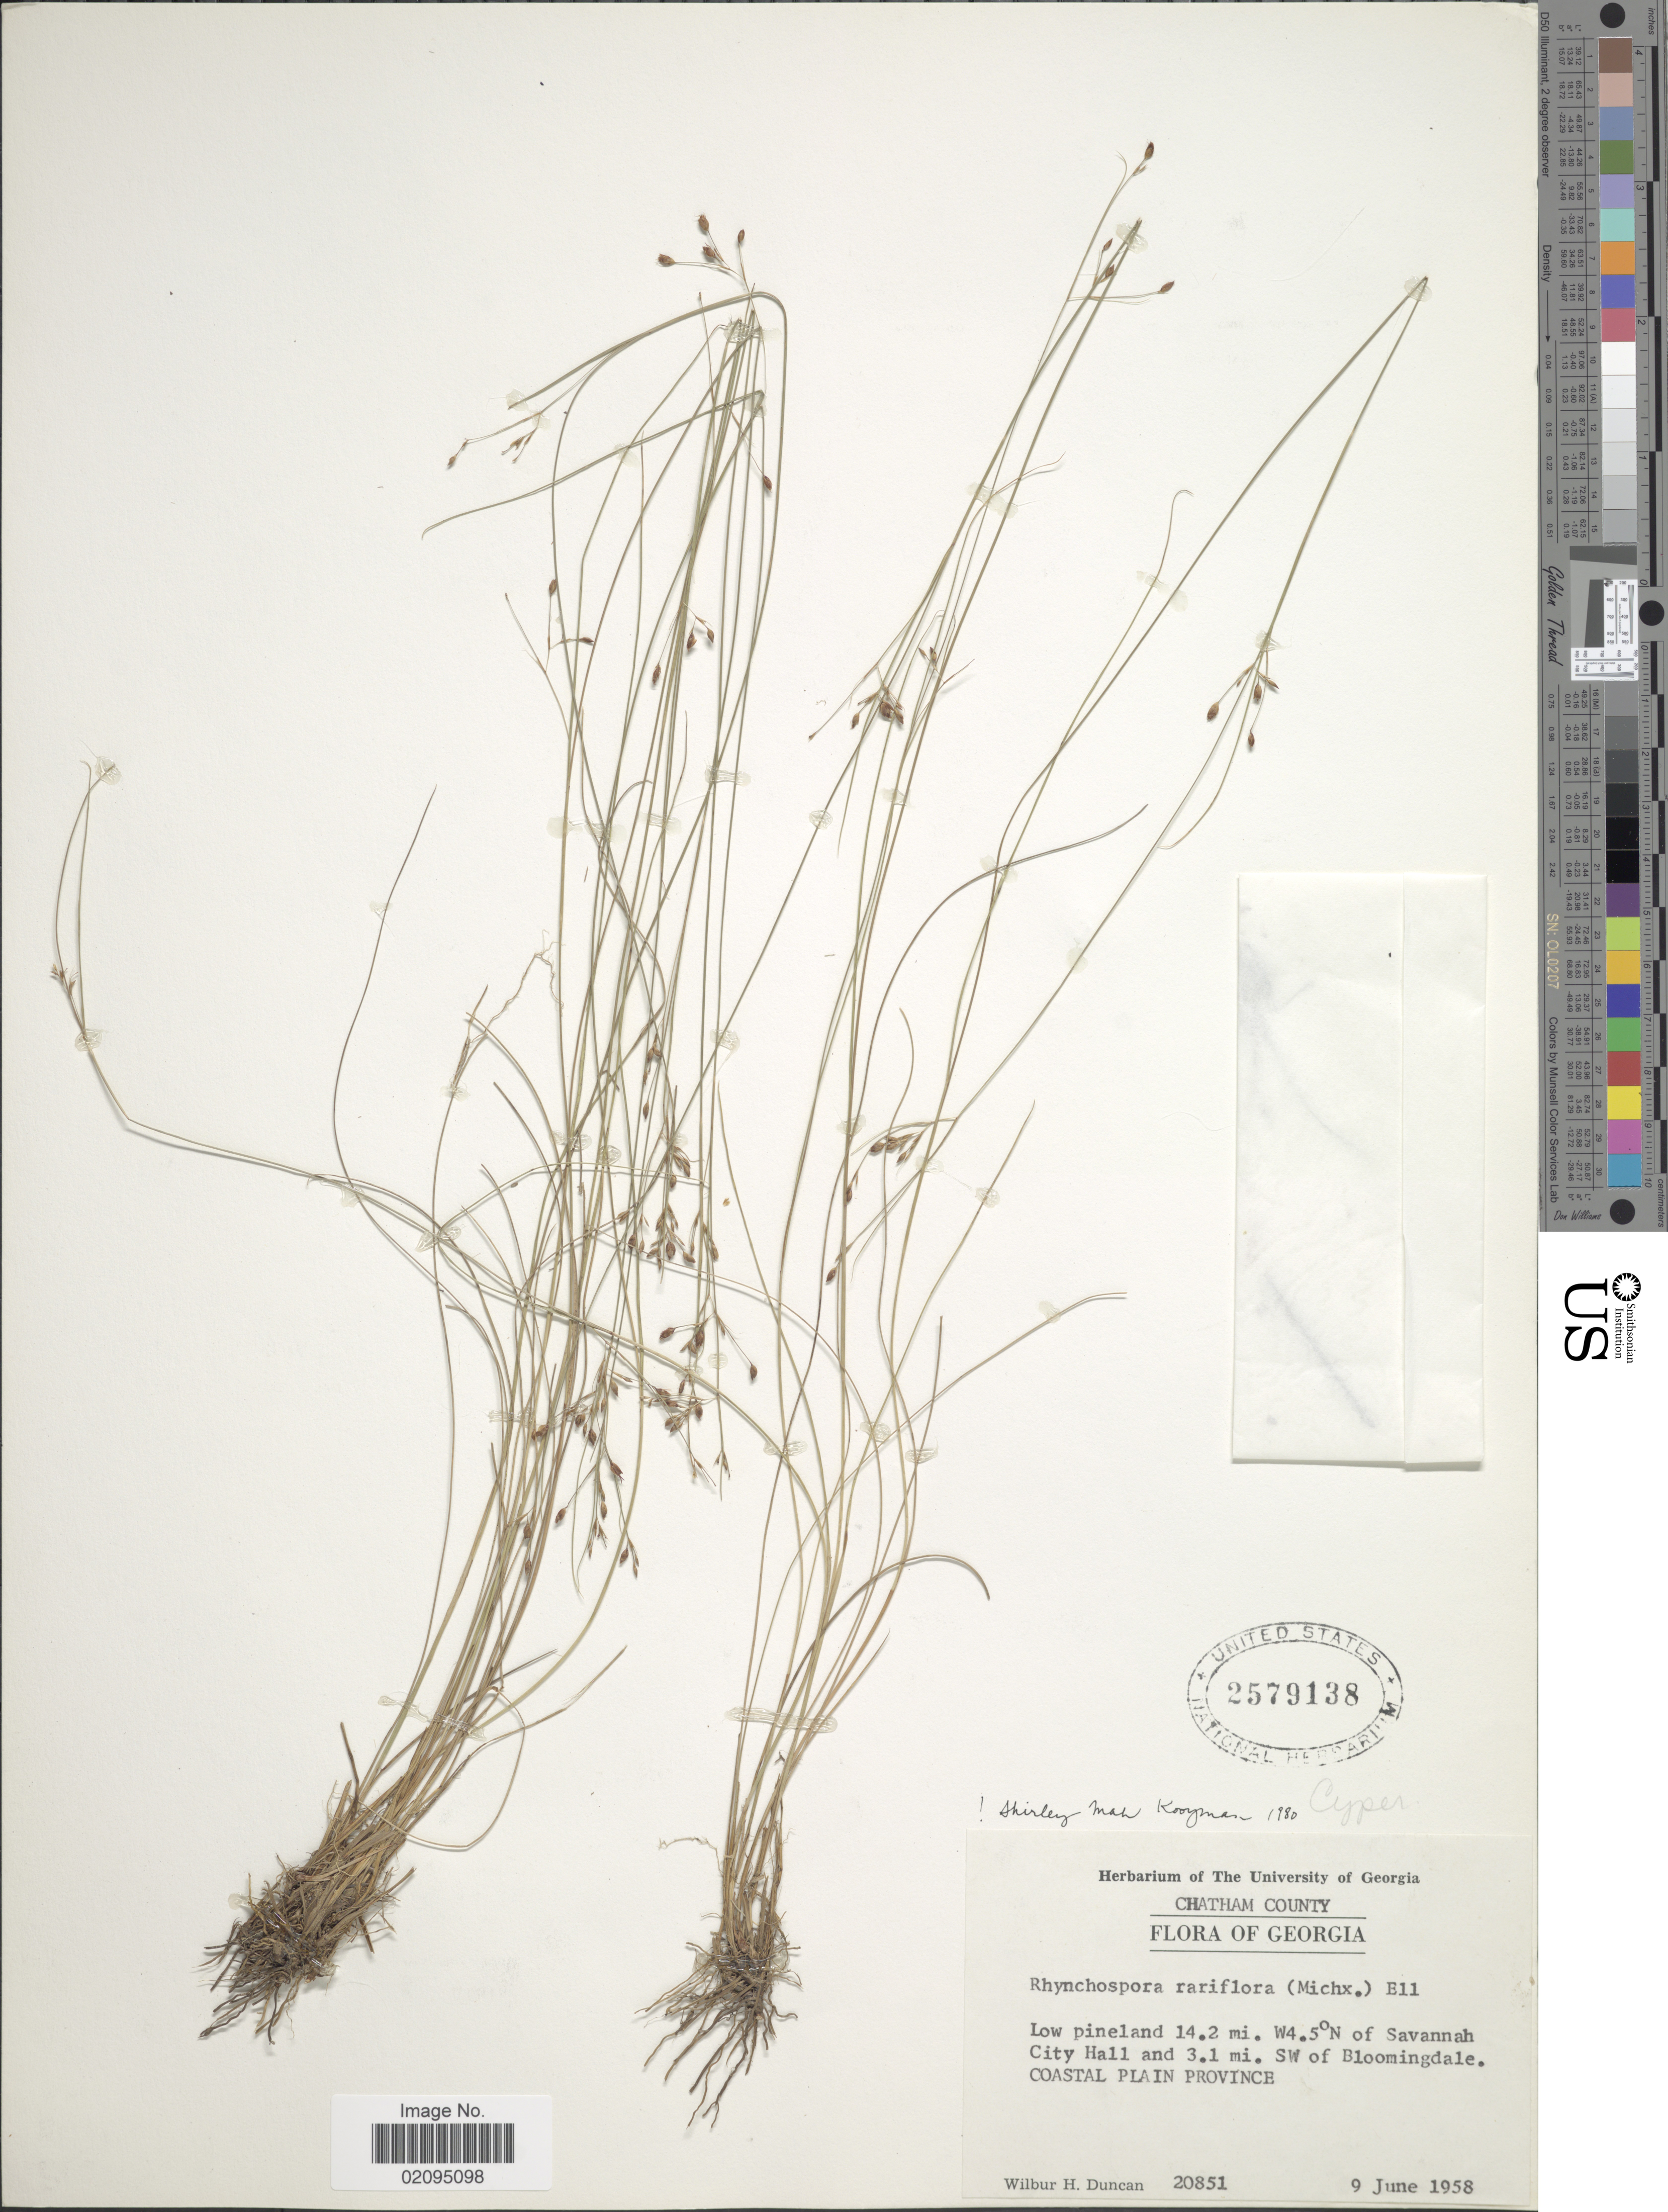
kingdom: Plantae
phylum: Tracheophyta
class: Liliopsida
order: Poales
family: Cyperaceae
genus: Rhynchospora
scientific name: Rhynchospora rariflora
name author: (Michx.) Elliott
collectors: W. H. Duncan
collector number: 20851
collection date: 1958-06-09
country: United States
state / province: Georgia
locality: Chatham County. 14.2 mi. W4.5° N of Savannah City Hill and 3.1 mi. SW of Bloomingdale Coastal Plain Province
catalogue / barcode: US 2579138